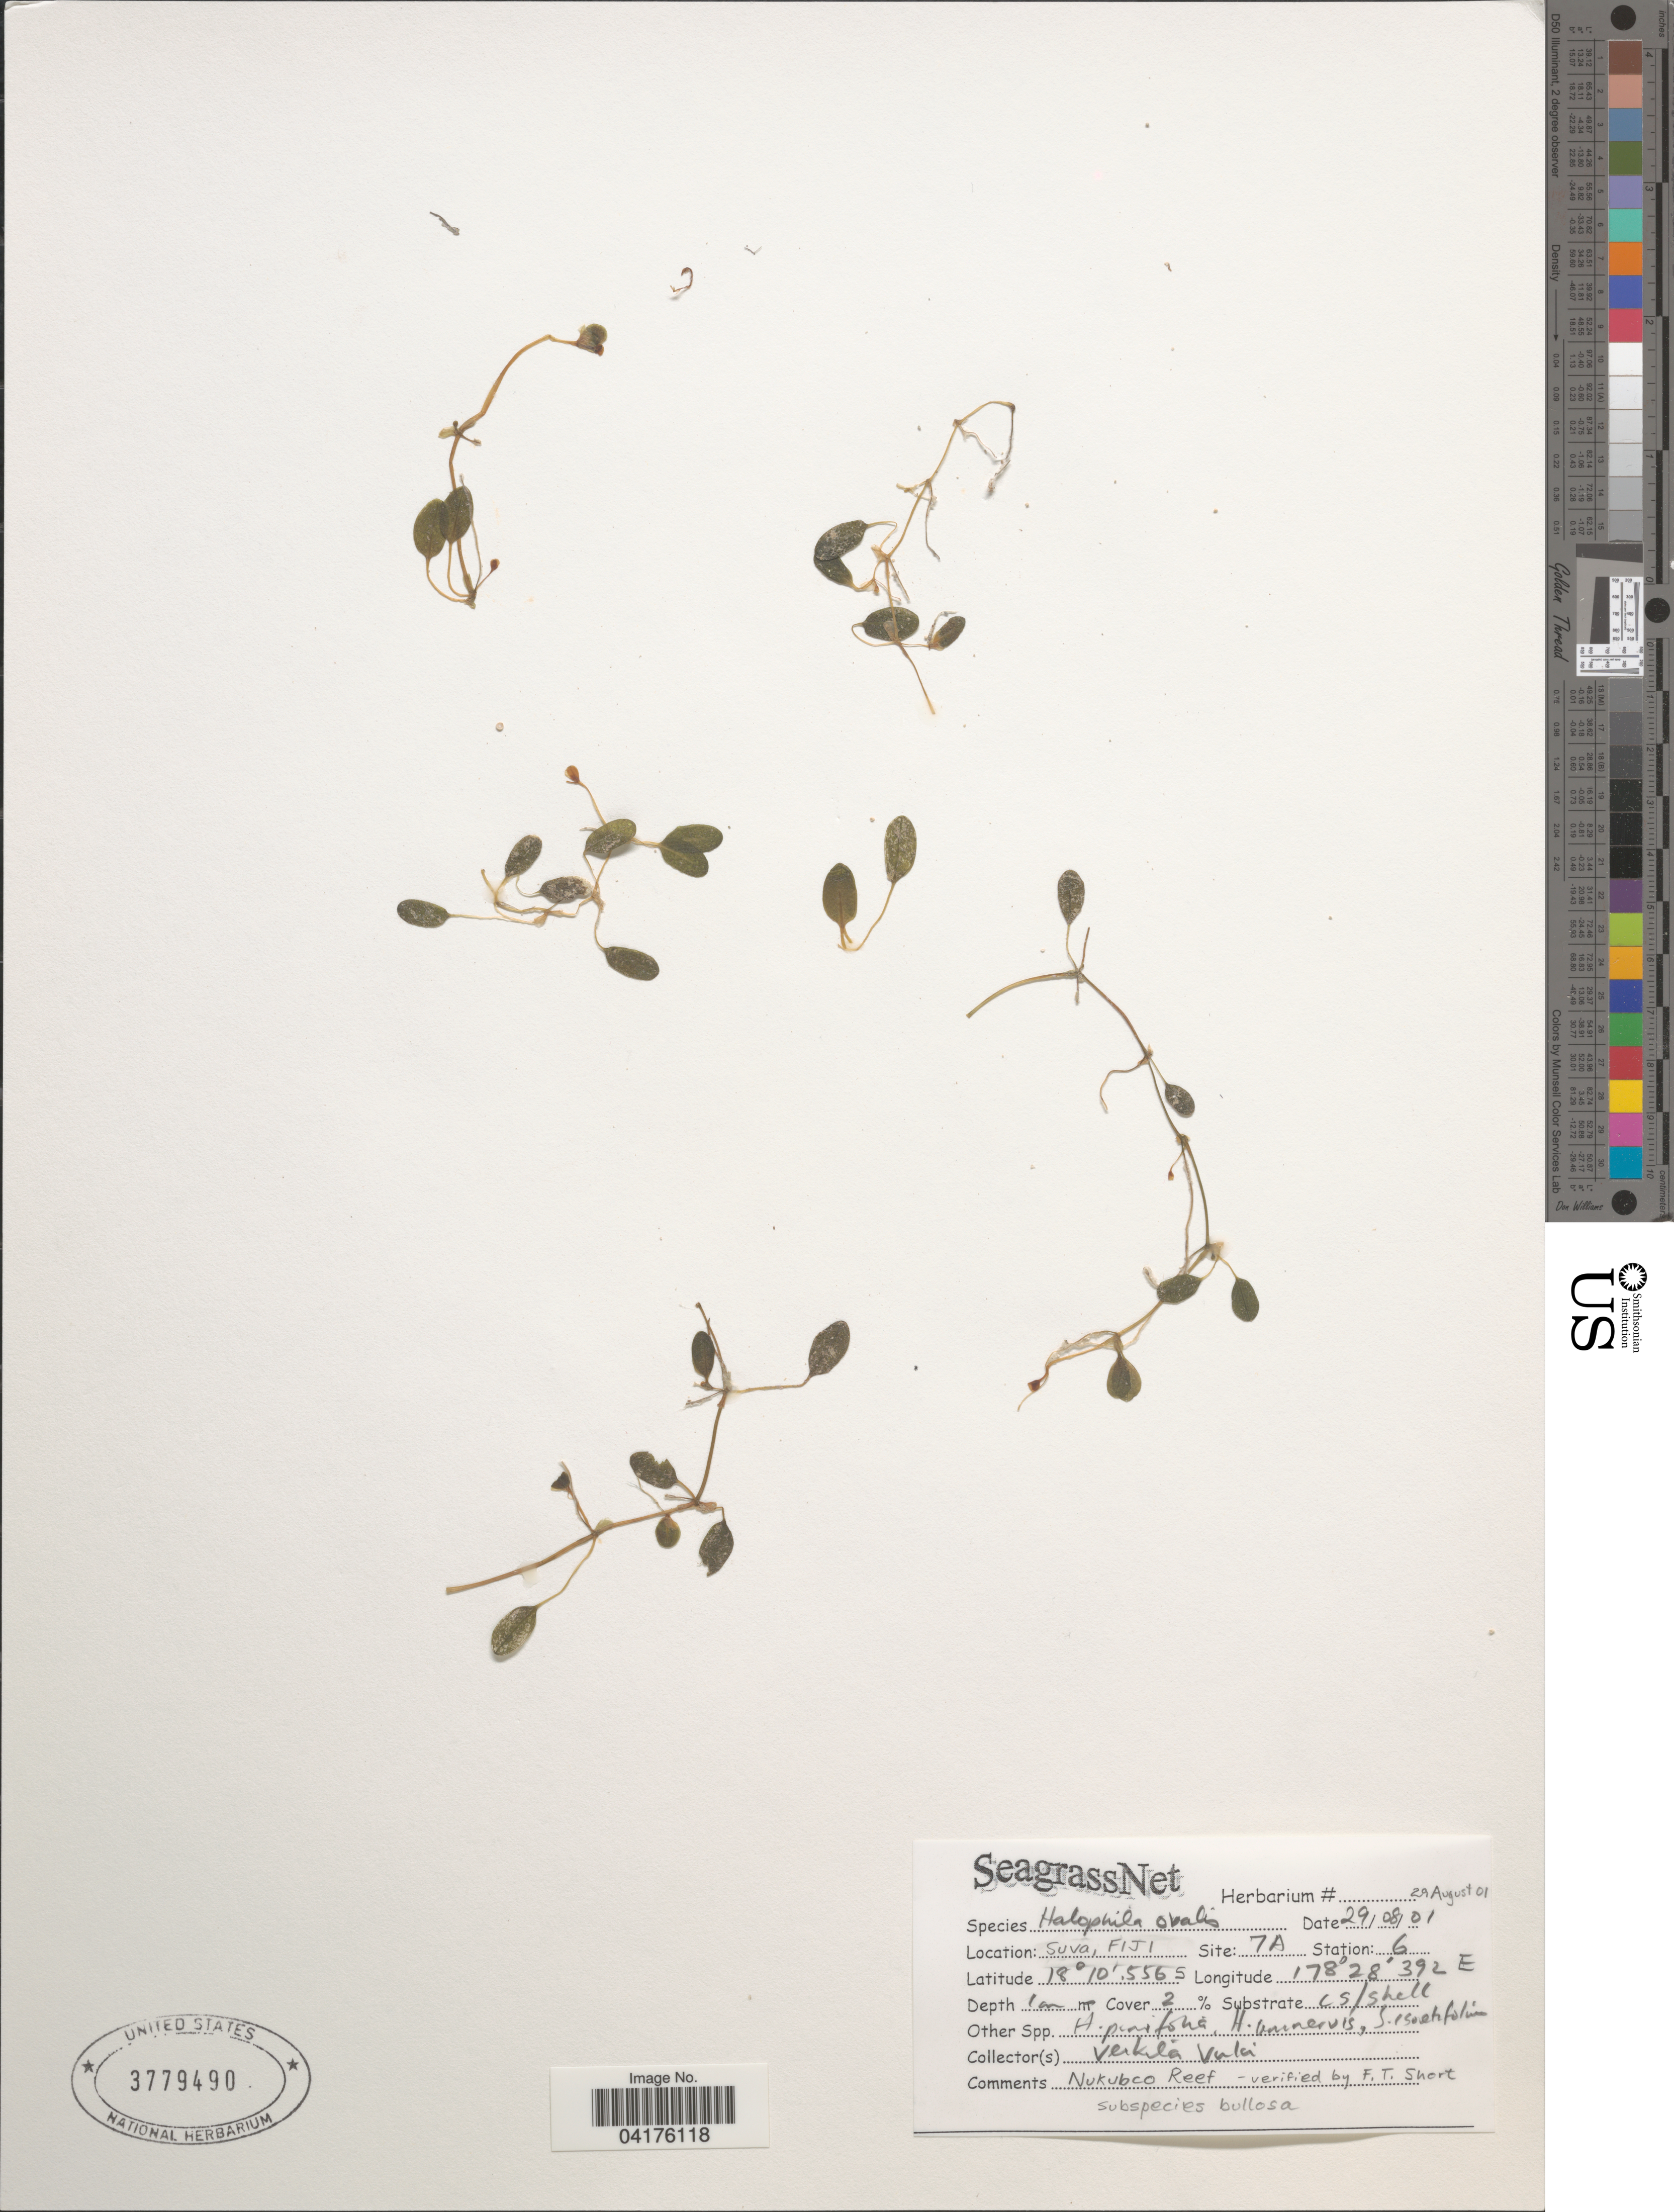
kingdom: Plantae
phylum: Tracheophyta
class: Liliopsida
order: Alismatales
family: Hydrocharitaceae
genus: Halophila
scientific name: Halophila ovalis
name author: (R. Br.) Hook. f.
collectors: V. Vuki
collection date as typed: Transcribed d/m/y: 29/8/1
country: Fiji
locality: Suva. Site: 7A. Station: 6. Nukubco Reef.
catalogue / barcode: US 3779490